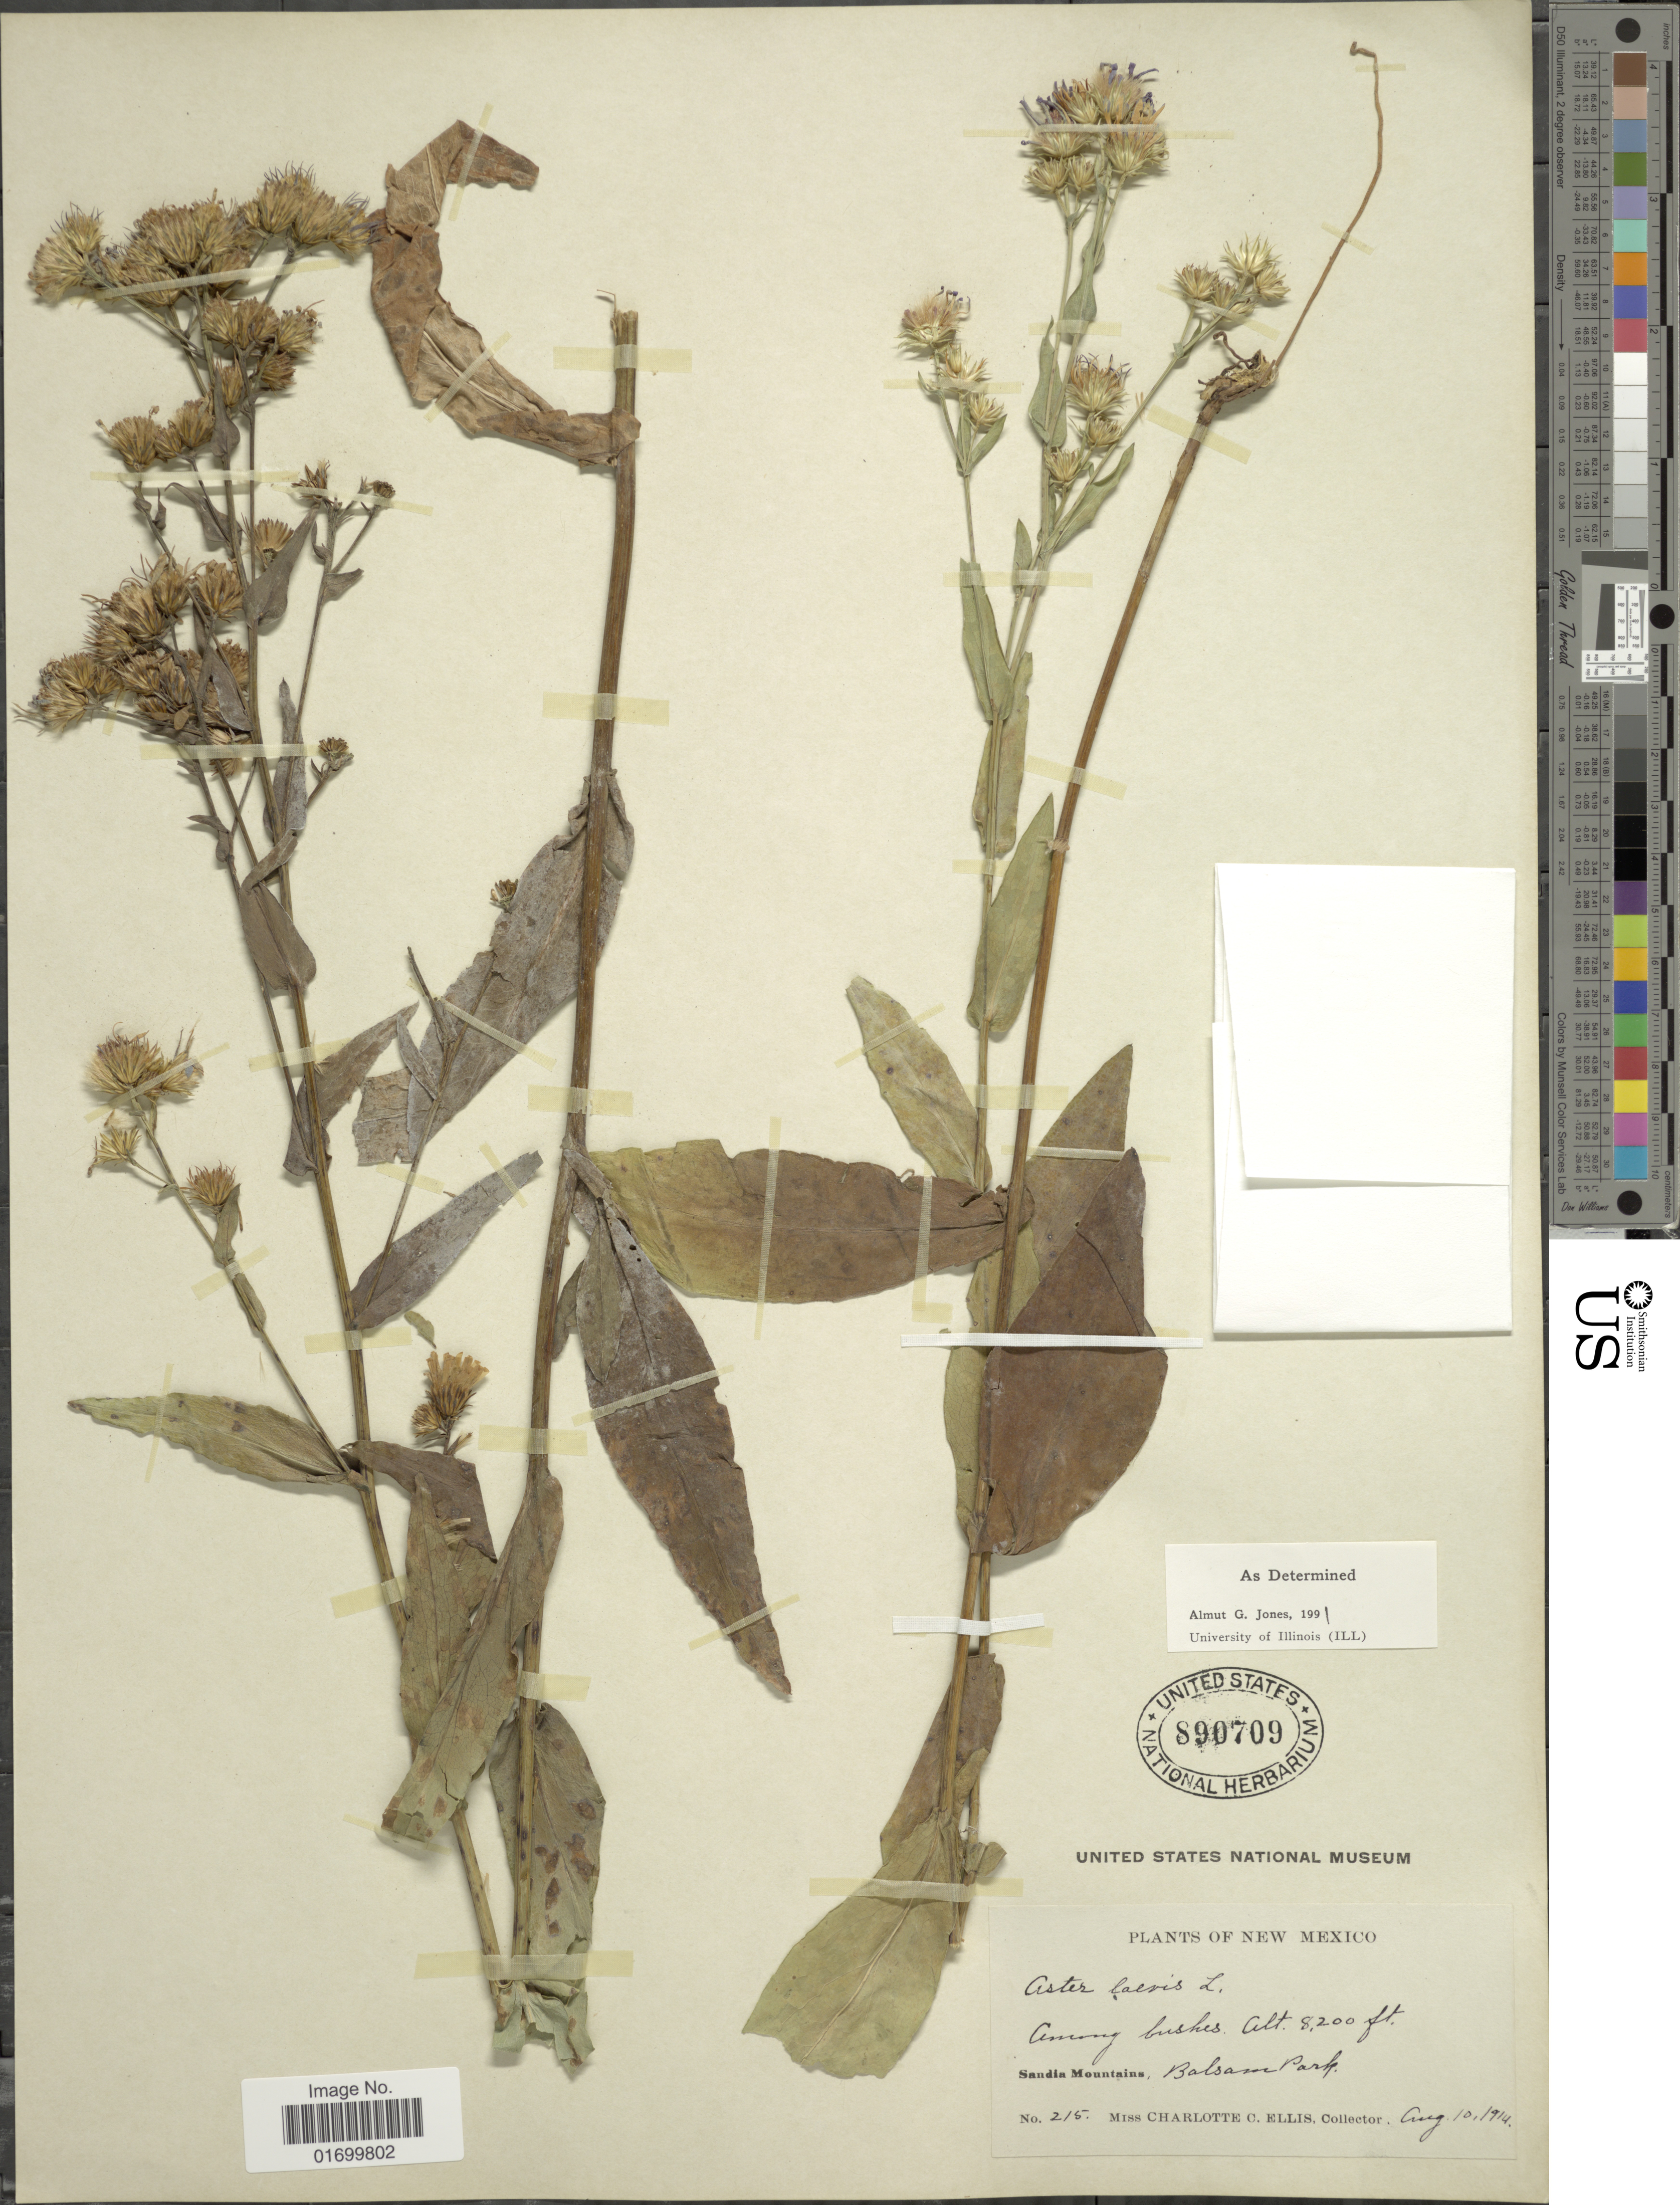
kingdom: Plantae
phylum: Tracheophyta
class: Magnoliopsida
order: Asterales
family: Asteraceae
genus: Symphyotrichum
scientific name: Symphyotrichum laeve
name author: (L.) Á. Löve & D. Löve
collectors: C. C. Ellis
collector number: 215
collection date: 1914-08-10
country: United States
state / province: New Mexico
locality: Sandia Mountains, Balsasor Park.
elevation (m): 2499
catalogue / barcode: US 890709